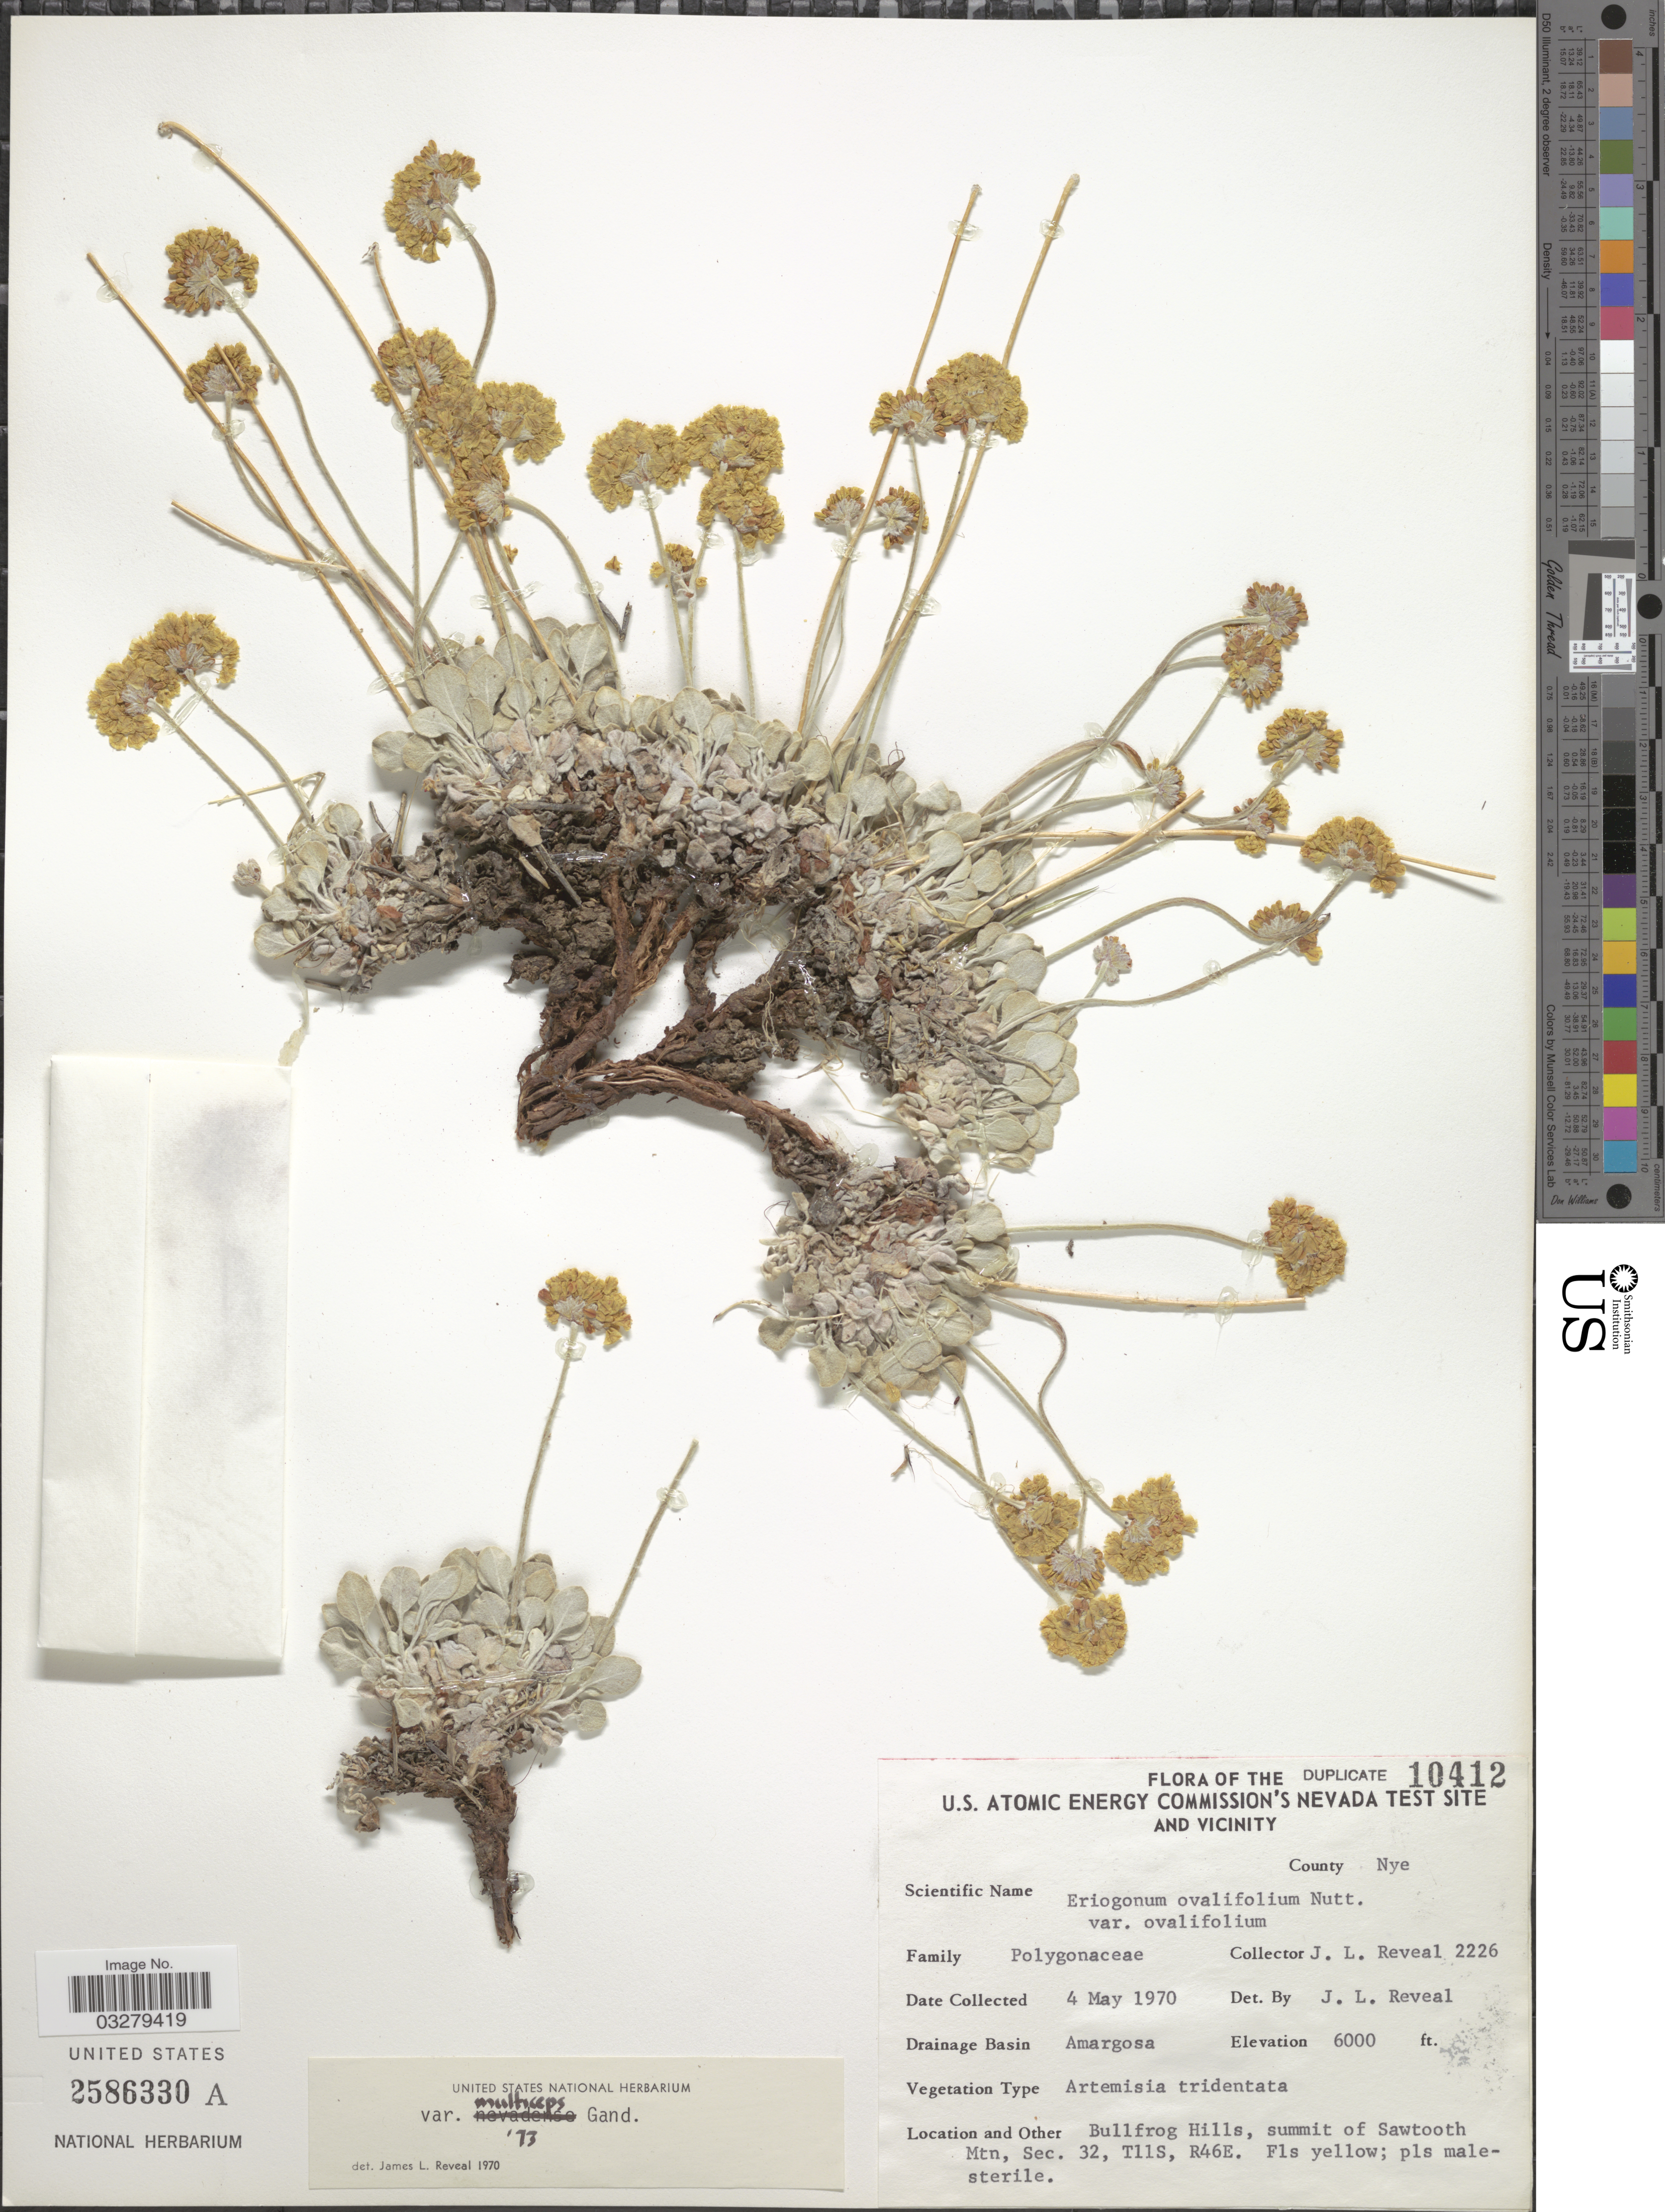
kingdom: Plantae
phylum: Tracheophyta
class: Magnoliopsida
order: Caryophyllales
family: Polygonaceae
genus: Eriogonum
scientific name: Eriogonum ovalifolium var. multiceps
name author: Gand.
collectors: J. L. Reveal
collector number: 2226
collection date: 1970-05-04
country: United States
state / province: Nevada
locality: U.S. Atomic Energy Commission's Nevada Test Site and vicinity, County Nye, Drainage Basin Amargosa, Bullfrog Hills, summit of Sawtooth Mtn, Sec. 32, T11S, R46E.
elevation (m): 1829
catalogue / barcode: US 2586330A